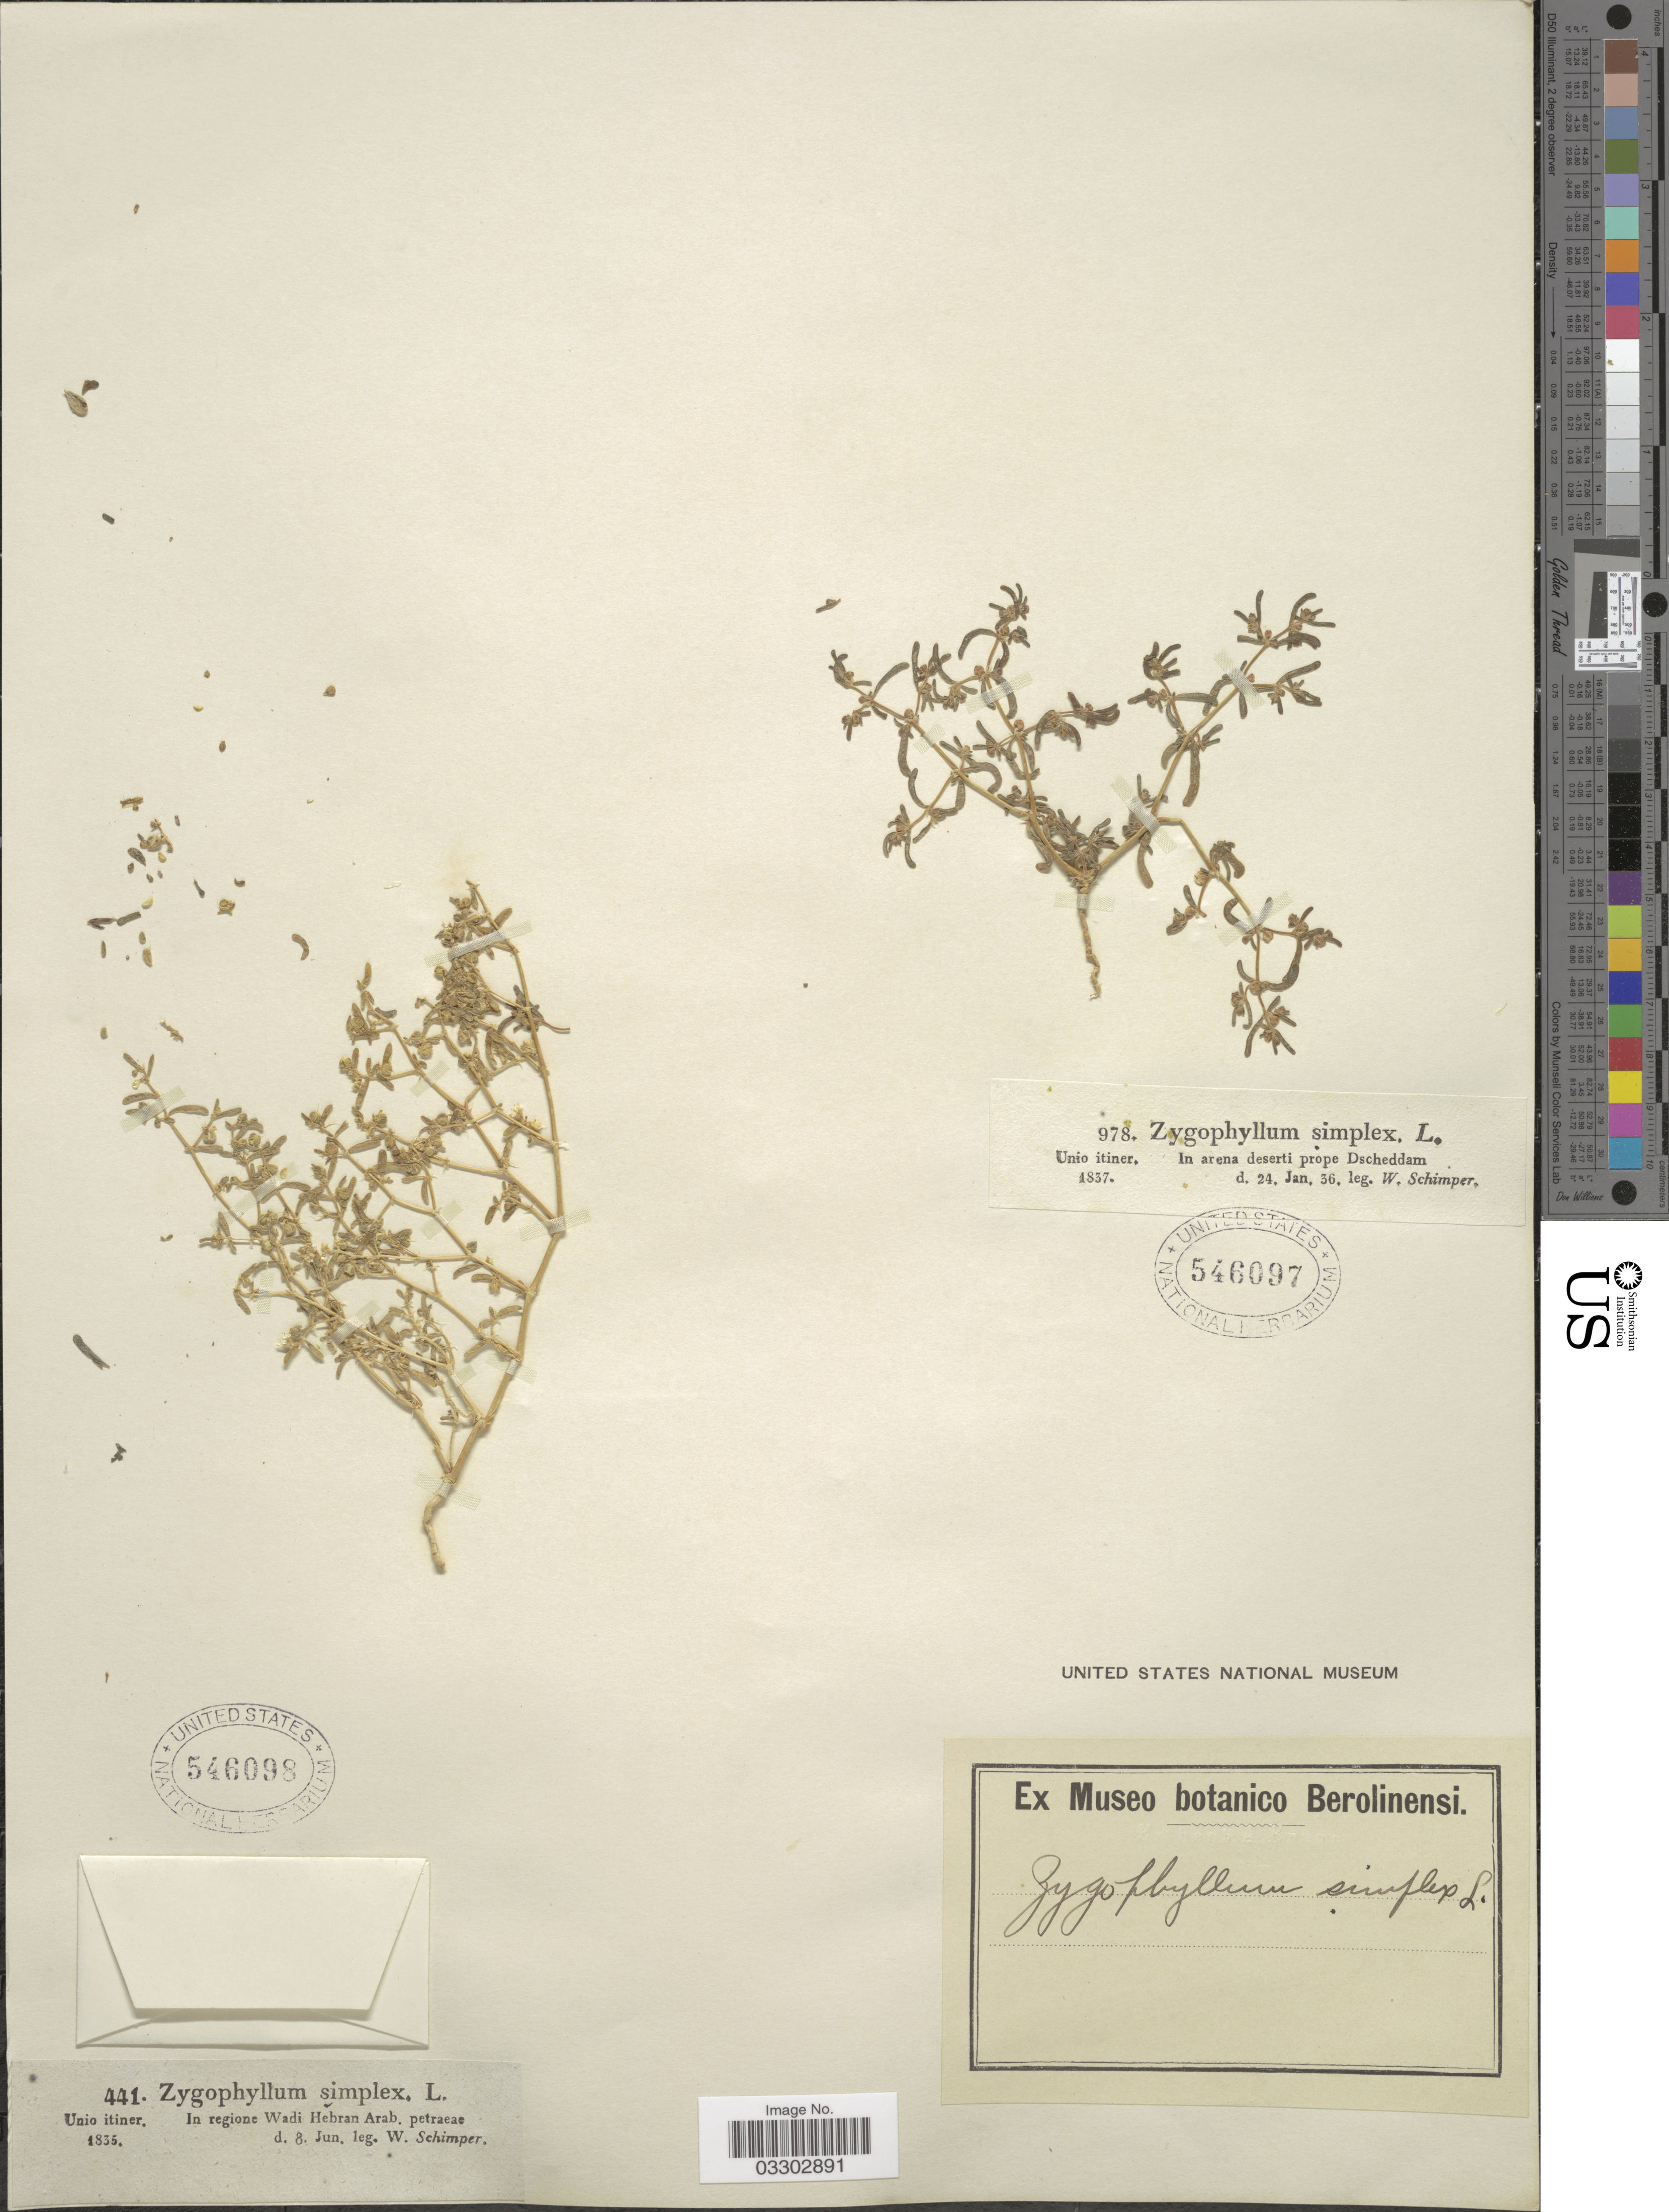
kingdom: Plantae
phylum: Tracheophyta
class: Magnoliopsida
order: Zygophyllales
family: Zygophyllaceae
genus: Zygophyllum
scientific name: Zygophyllum simplex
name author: L.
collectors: W. Schimper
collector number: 441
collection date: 1835-06-08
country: Egypt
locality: In regione Wadi Hebran Arab. [Sinai]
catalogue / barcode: US 546098